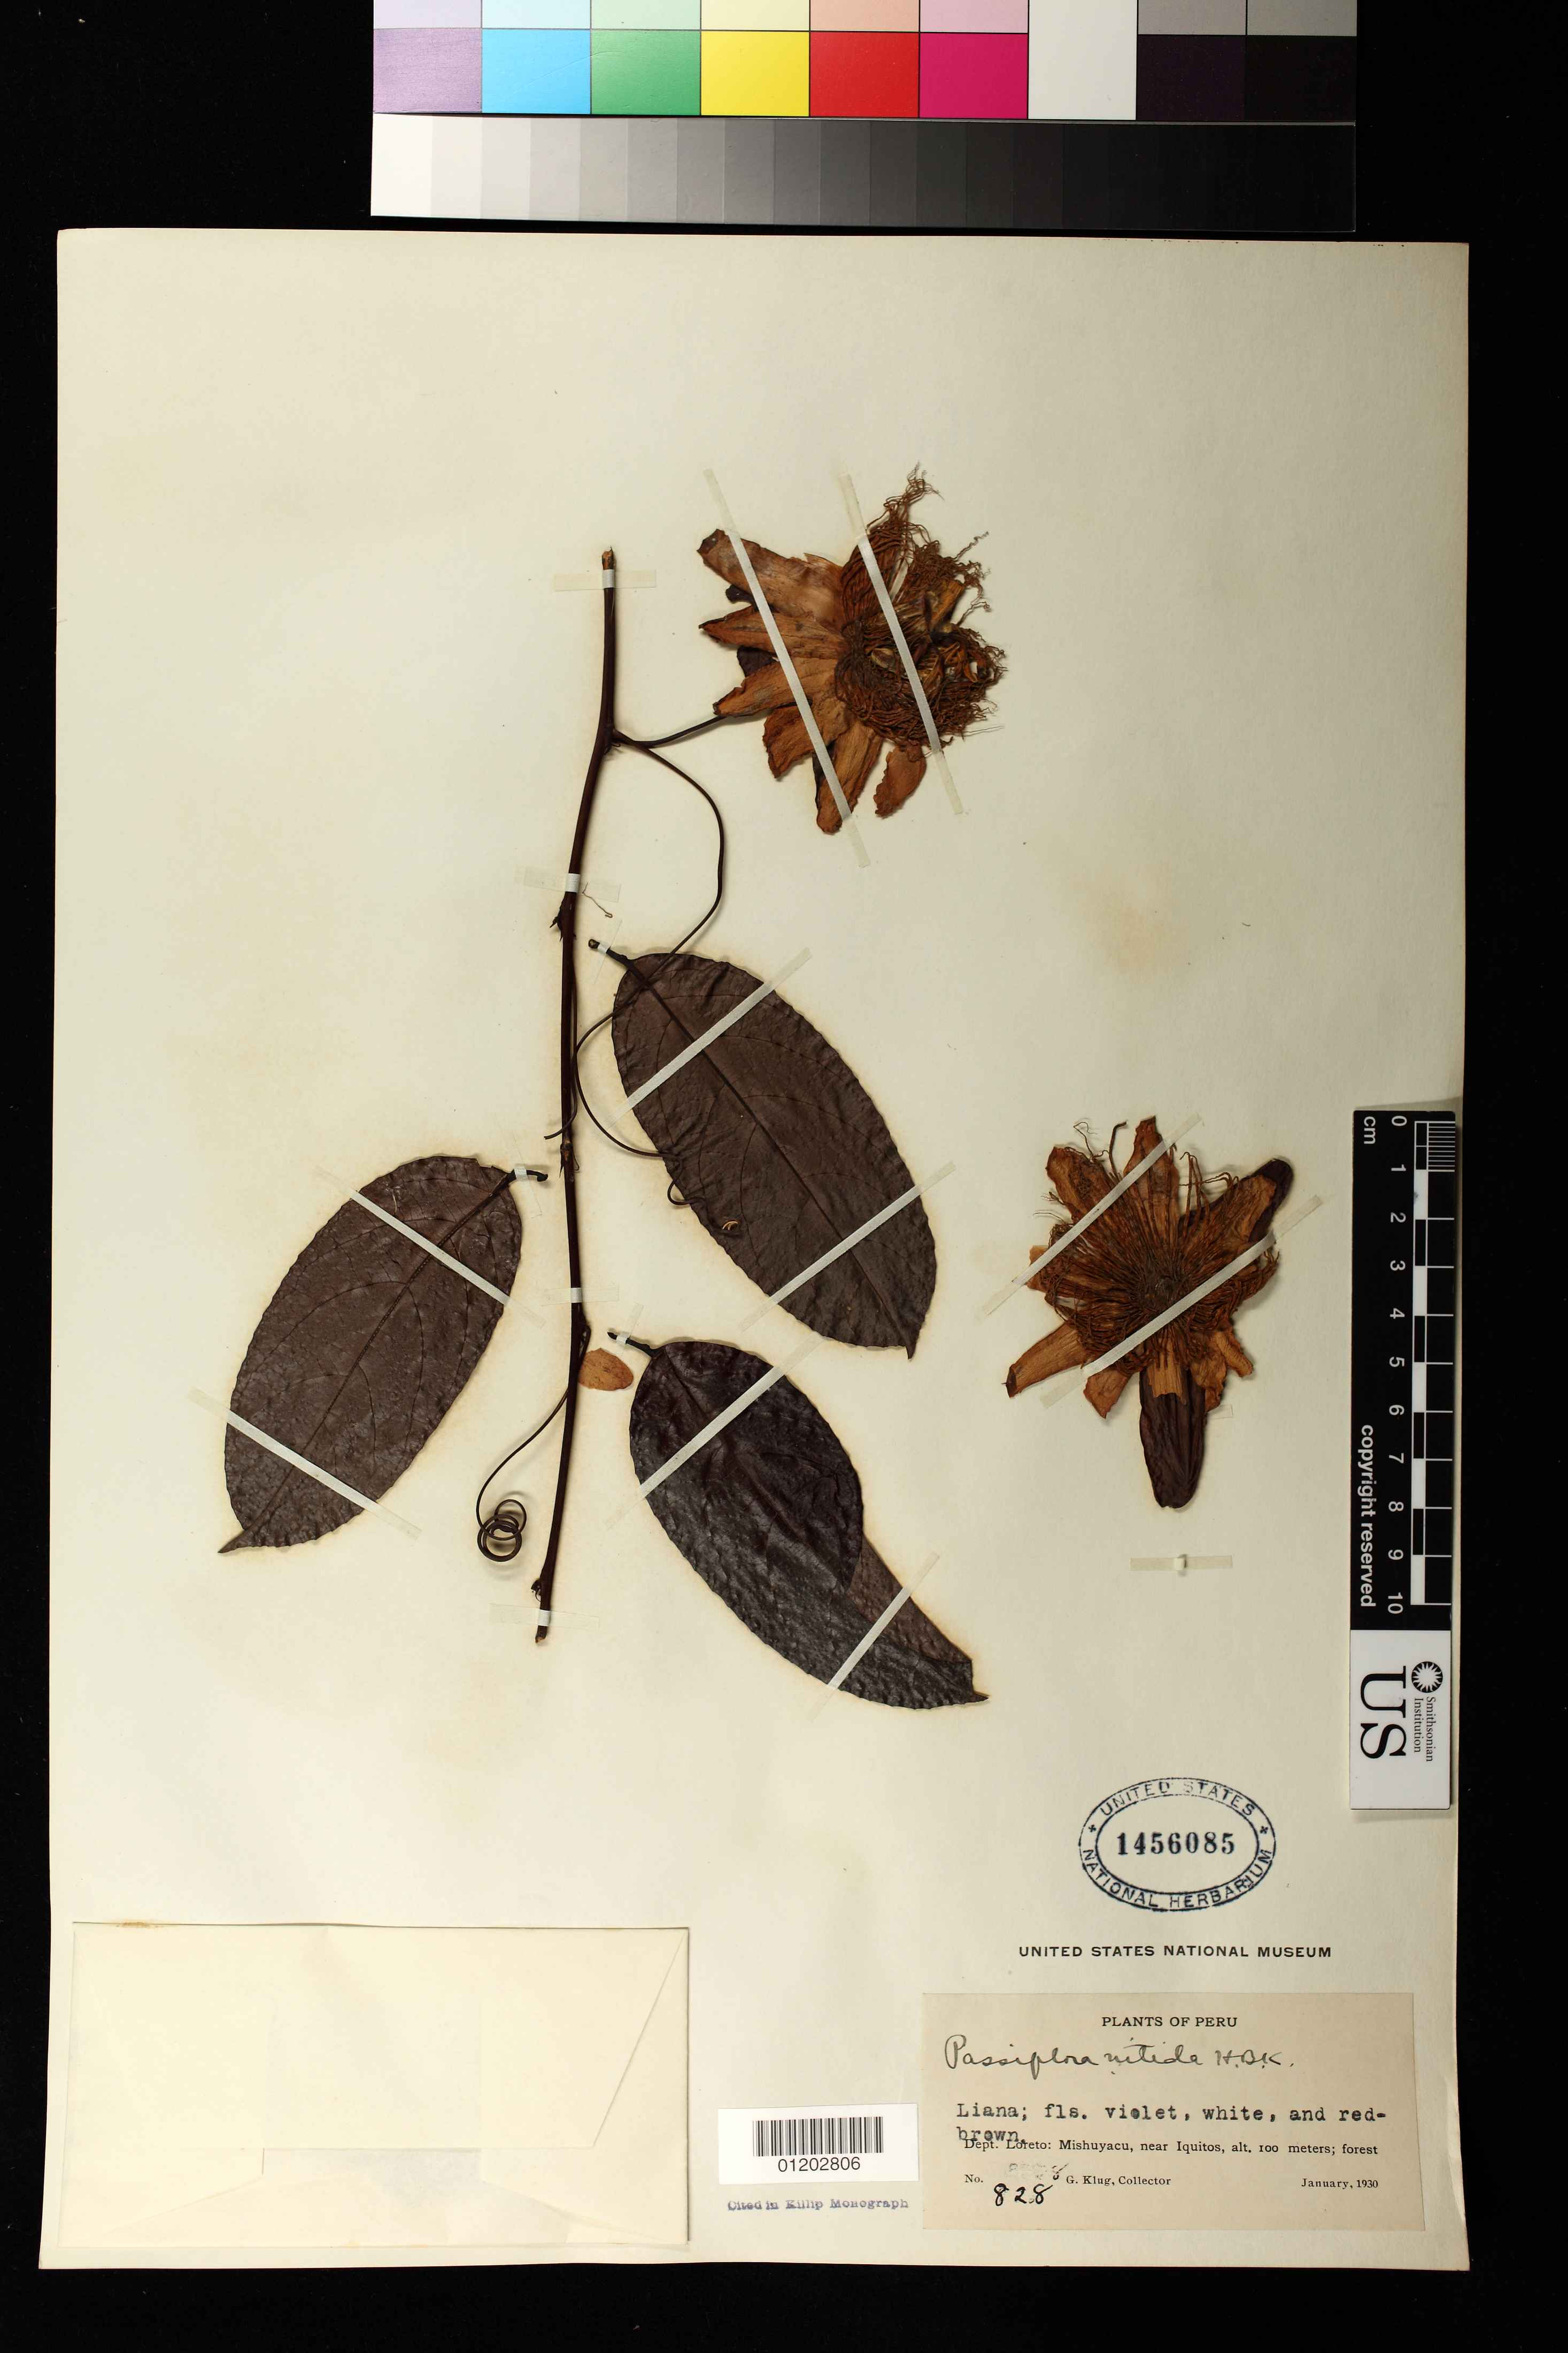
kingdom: Plantae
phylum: Tracheophyta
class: Magnoliopsida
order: Malpighiales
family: Passifloraceae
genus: Passiflora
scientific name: Passiflora nitida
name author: Kunth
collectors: G. Klug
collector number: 828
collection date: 1930-01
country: Peru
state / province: Loreto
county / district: Maynas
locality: Mishuyacu, near Iquitos, forest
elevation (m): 100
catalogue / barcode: US 1456085